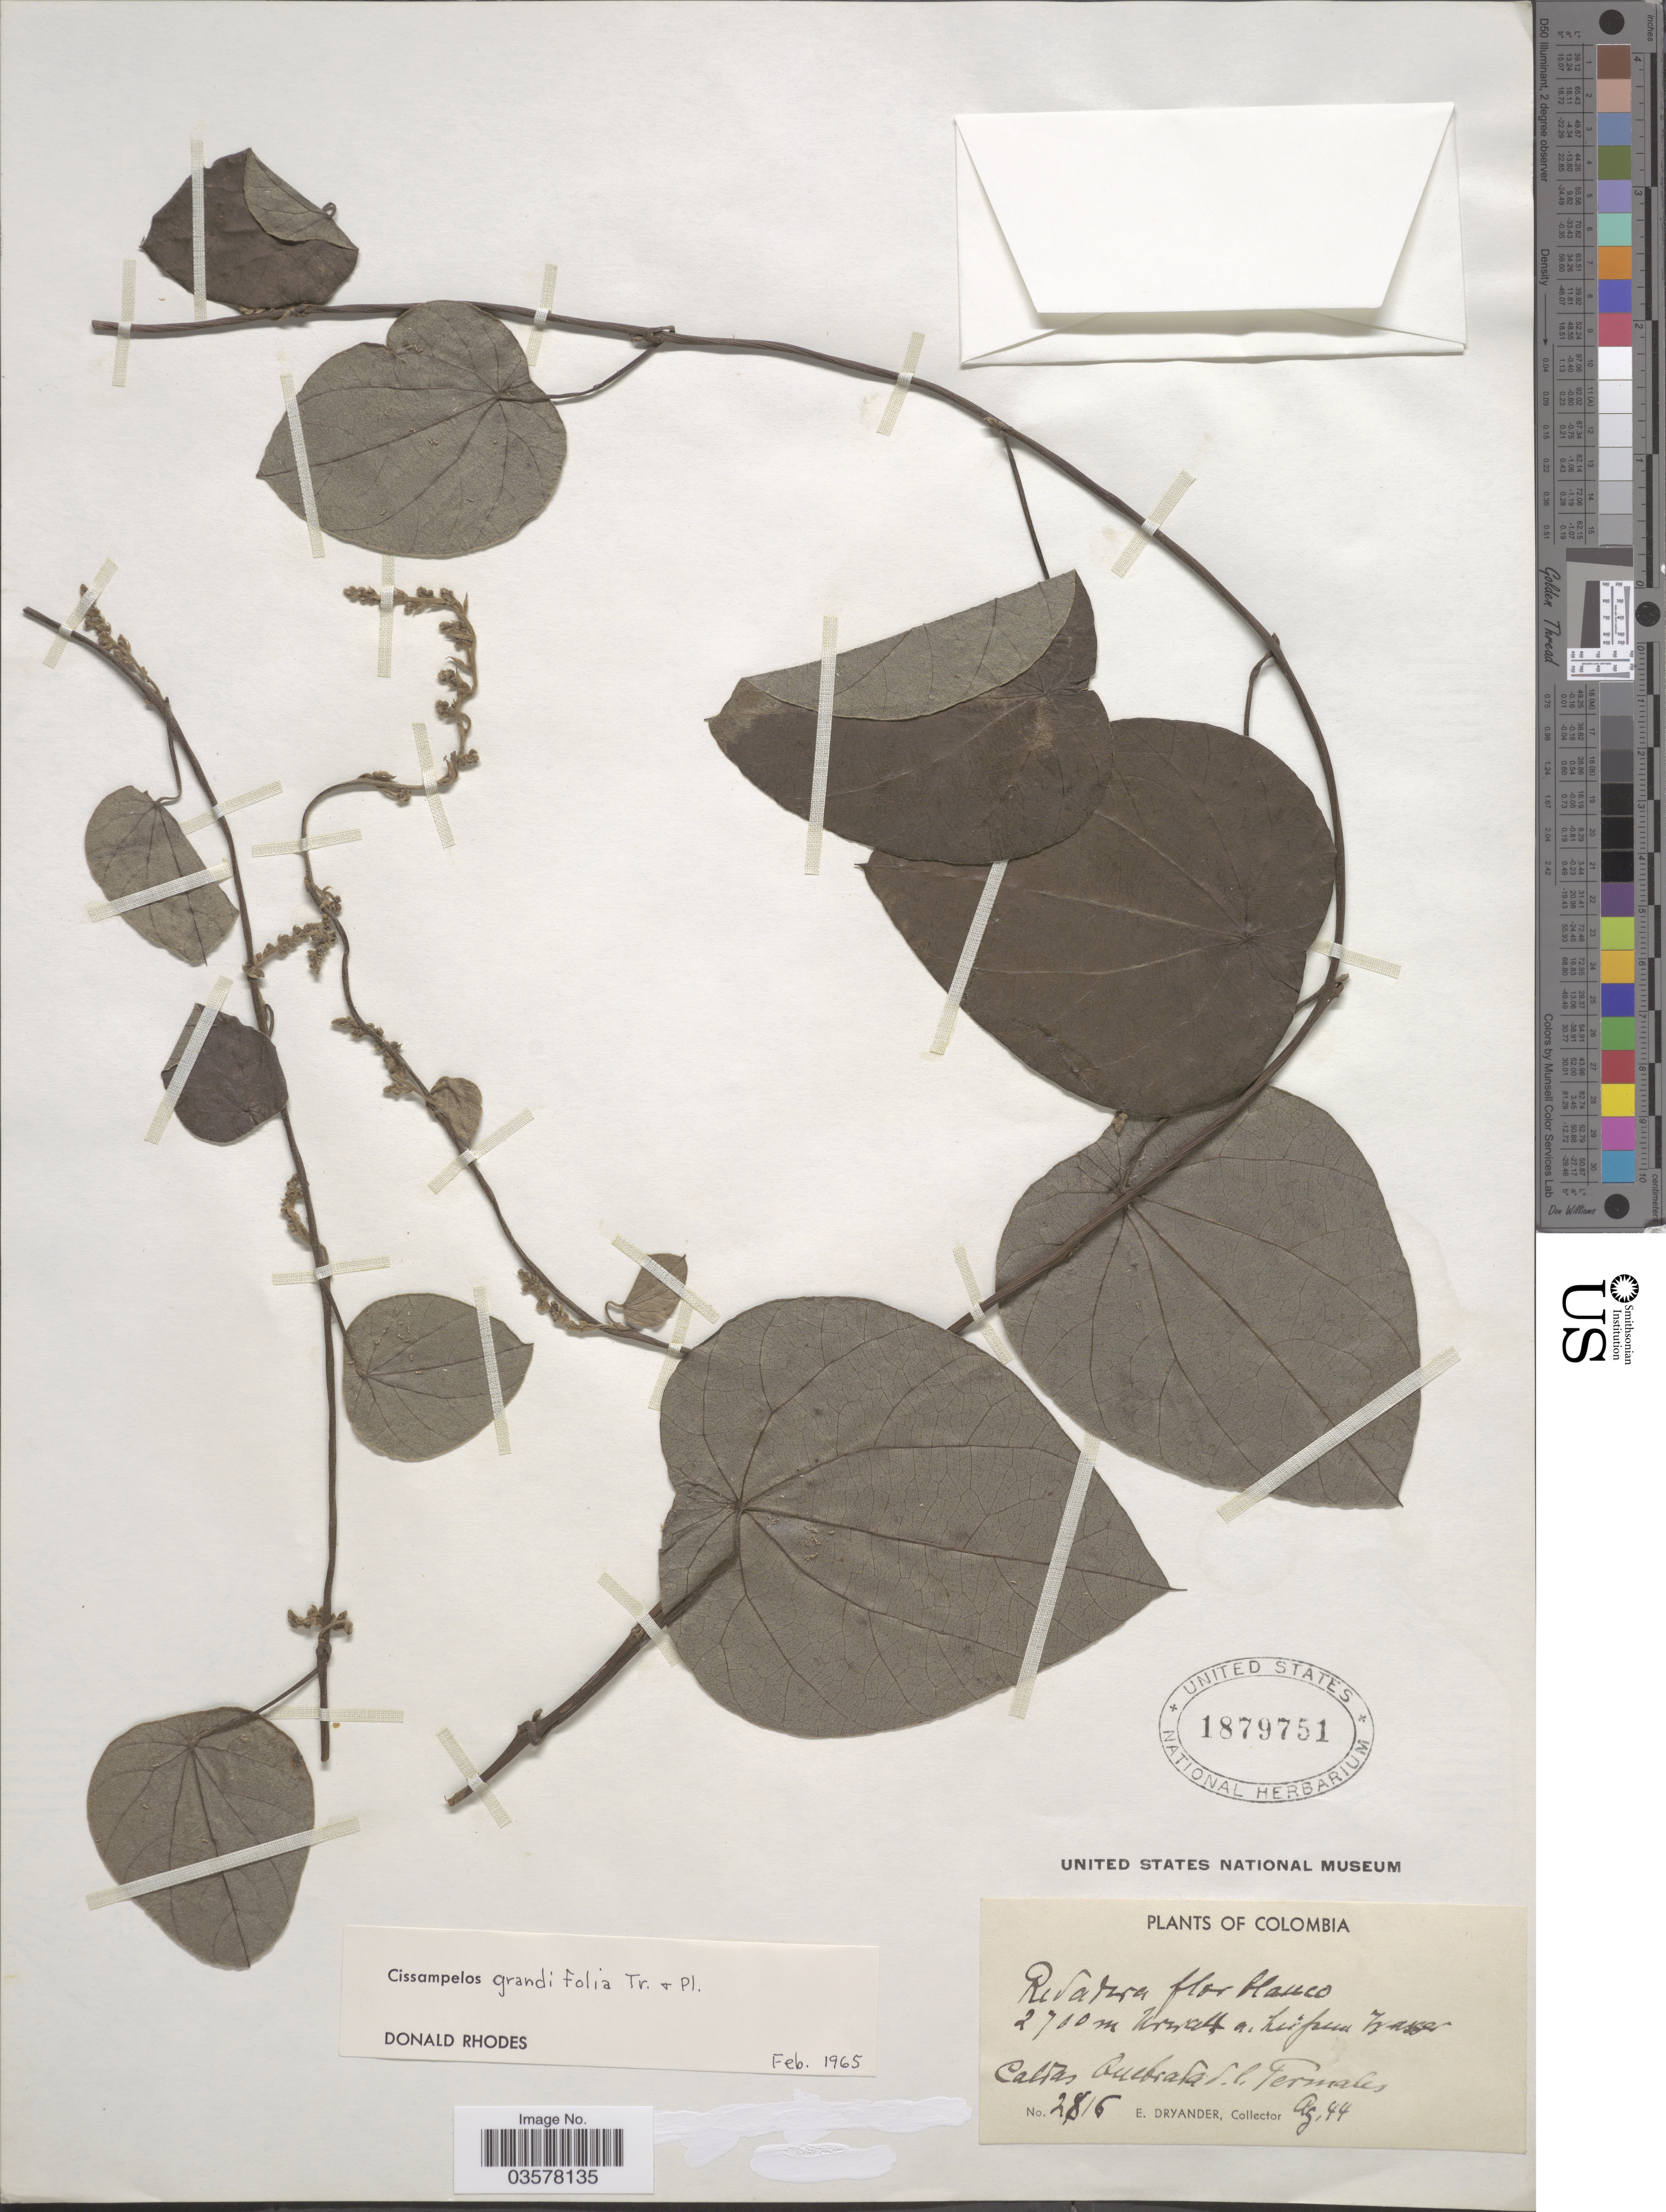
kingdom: Plantae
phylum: Tracheophyta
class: Magnoliopsida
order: Ranunculales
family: Menispermaceae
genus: Cissampelos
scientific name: Cissampelos grandifolia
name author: Triana & Planch.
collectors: E. Dryander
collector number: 2816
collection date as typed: Transcribed d/m/y: /8/44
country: Colombia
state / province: Caldas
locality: Quebrada d.l. Termales.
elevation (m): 2700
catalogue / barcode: US 1879751